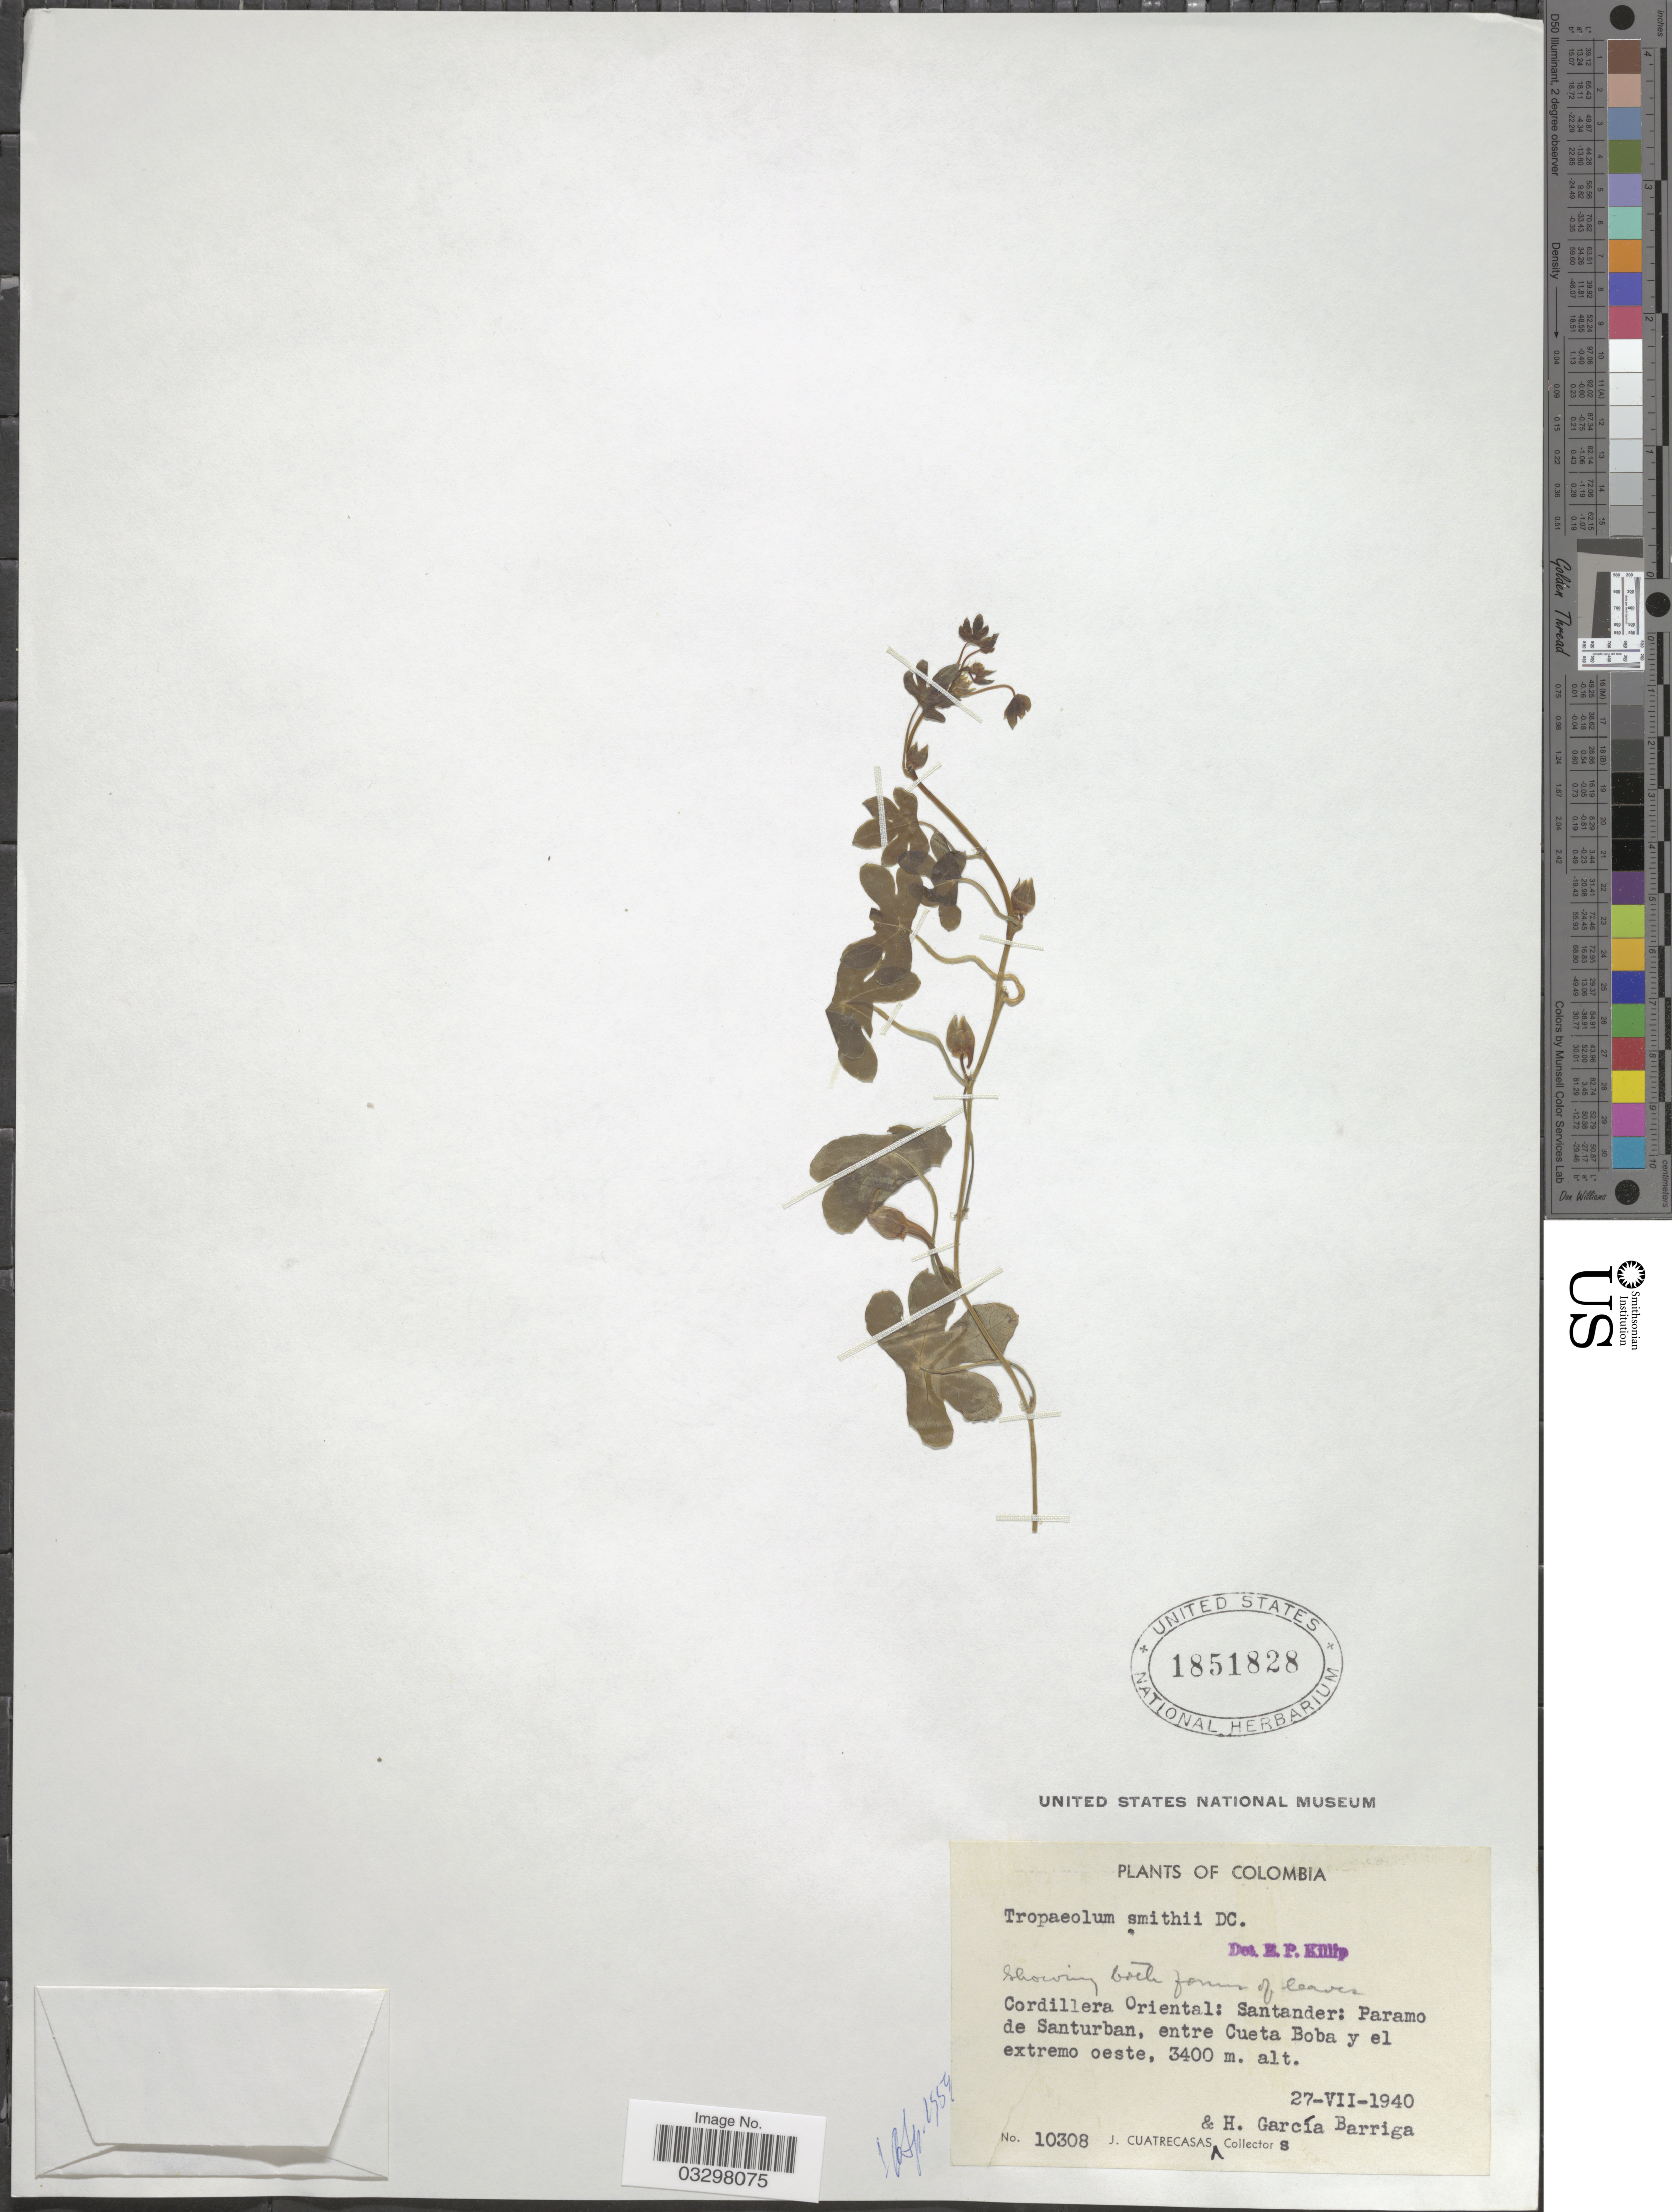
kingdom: Plantae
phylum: Tracheophyta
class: Magnoliopsida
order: Brassicales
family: Tropaeolaceae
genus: Tropaeolum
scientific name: Tropaeolum smithii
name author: DC.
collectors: J. Cuatrecasas & H. García Barriga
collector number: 10308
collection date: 1940-06-27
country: Colombia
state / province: Santander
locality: Cordillera Oriental: Santander: Paramo de Santurban, entre Cueta Boba y el extremo oeste.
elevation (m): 3400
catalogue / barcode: US 1851828